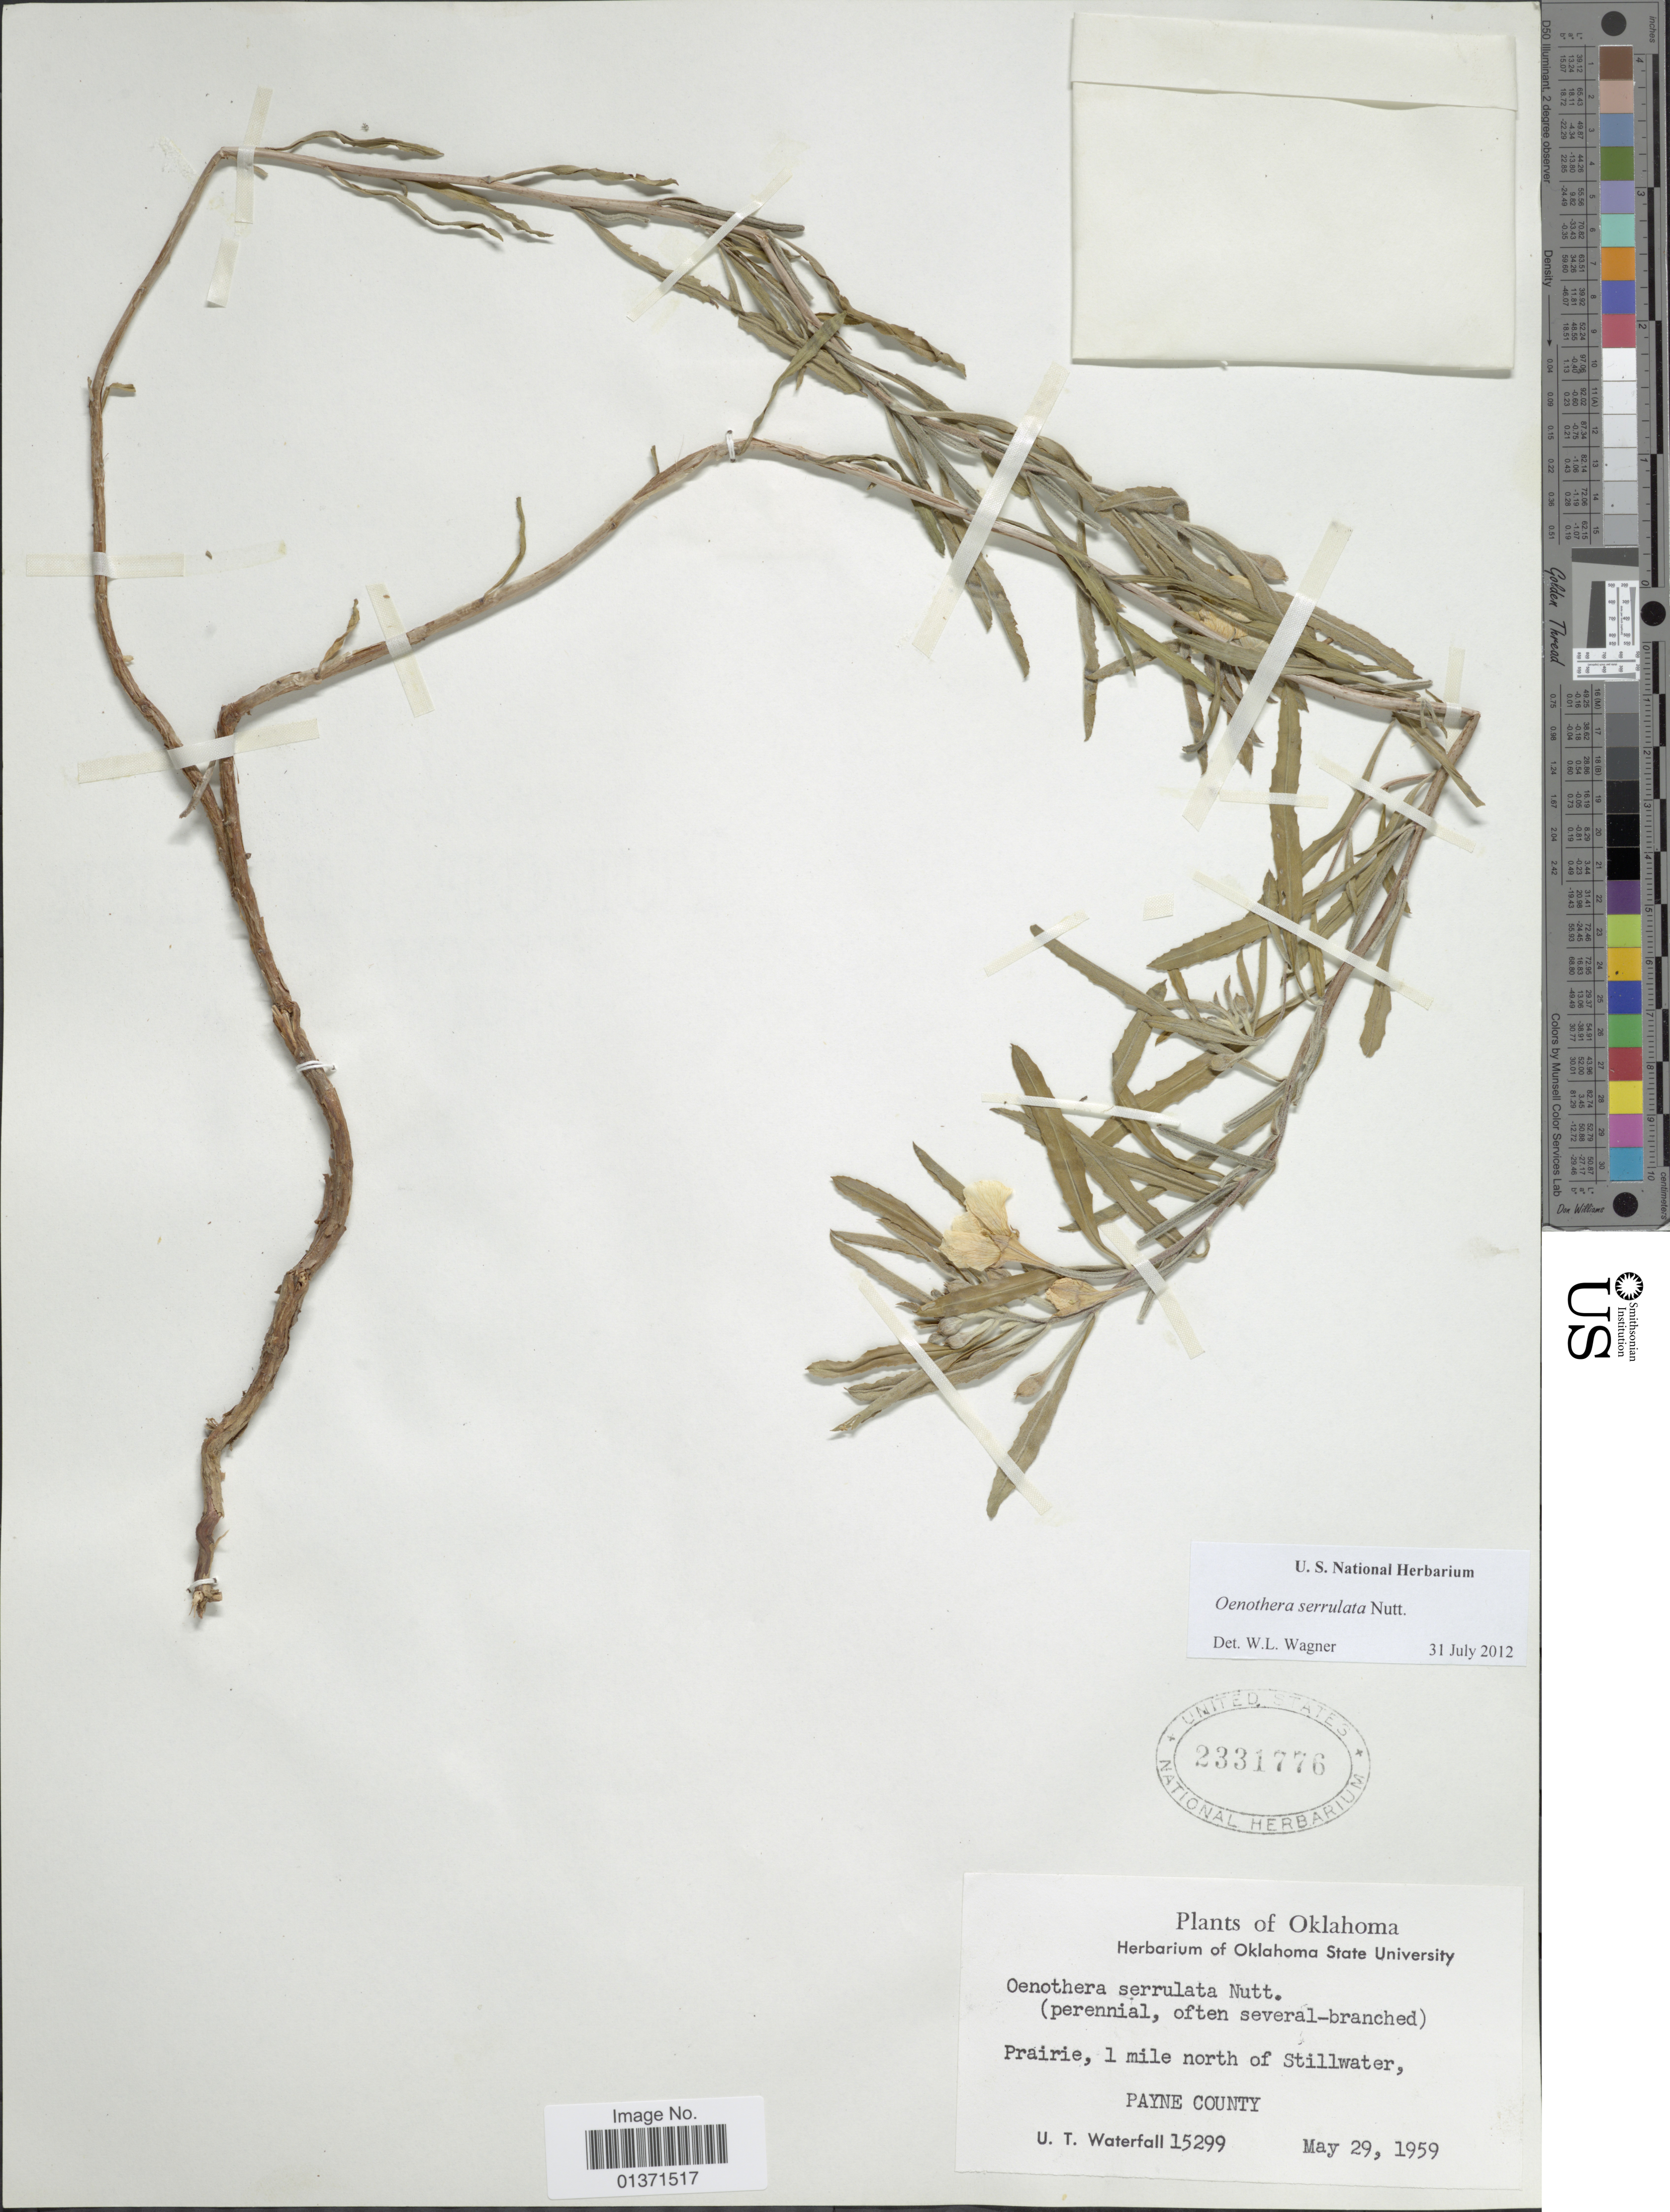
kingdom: Plantae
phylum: Tracheophyta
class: Magnoliopsida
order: Myrtales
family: Onagraceae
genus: Oenothera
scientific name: Oenothera serrulata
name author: Nutt.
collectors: U. T. Waterfall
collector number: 15299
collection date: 1959-05-29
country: United States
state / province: Oklahoma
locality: Prairie, 1 mile north of Stillwater, Payne County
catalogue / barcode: US 2331776